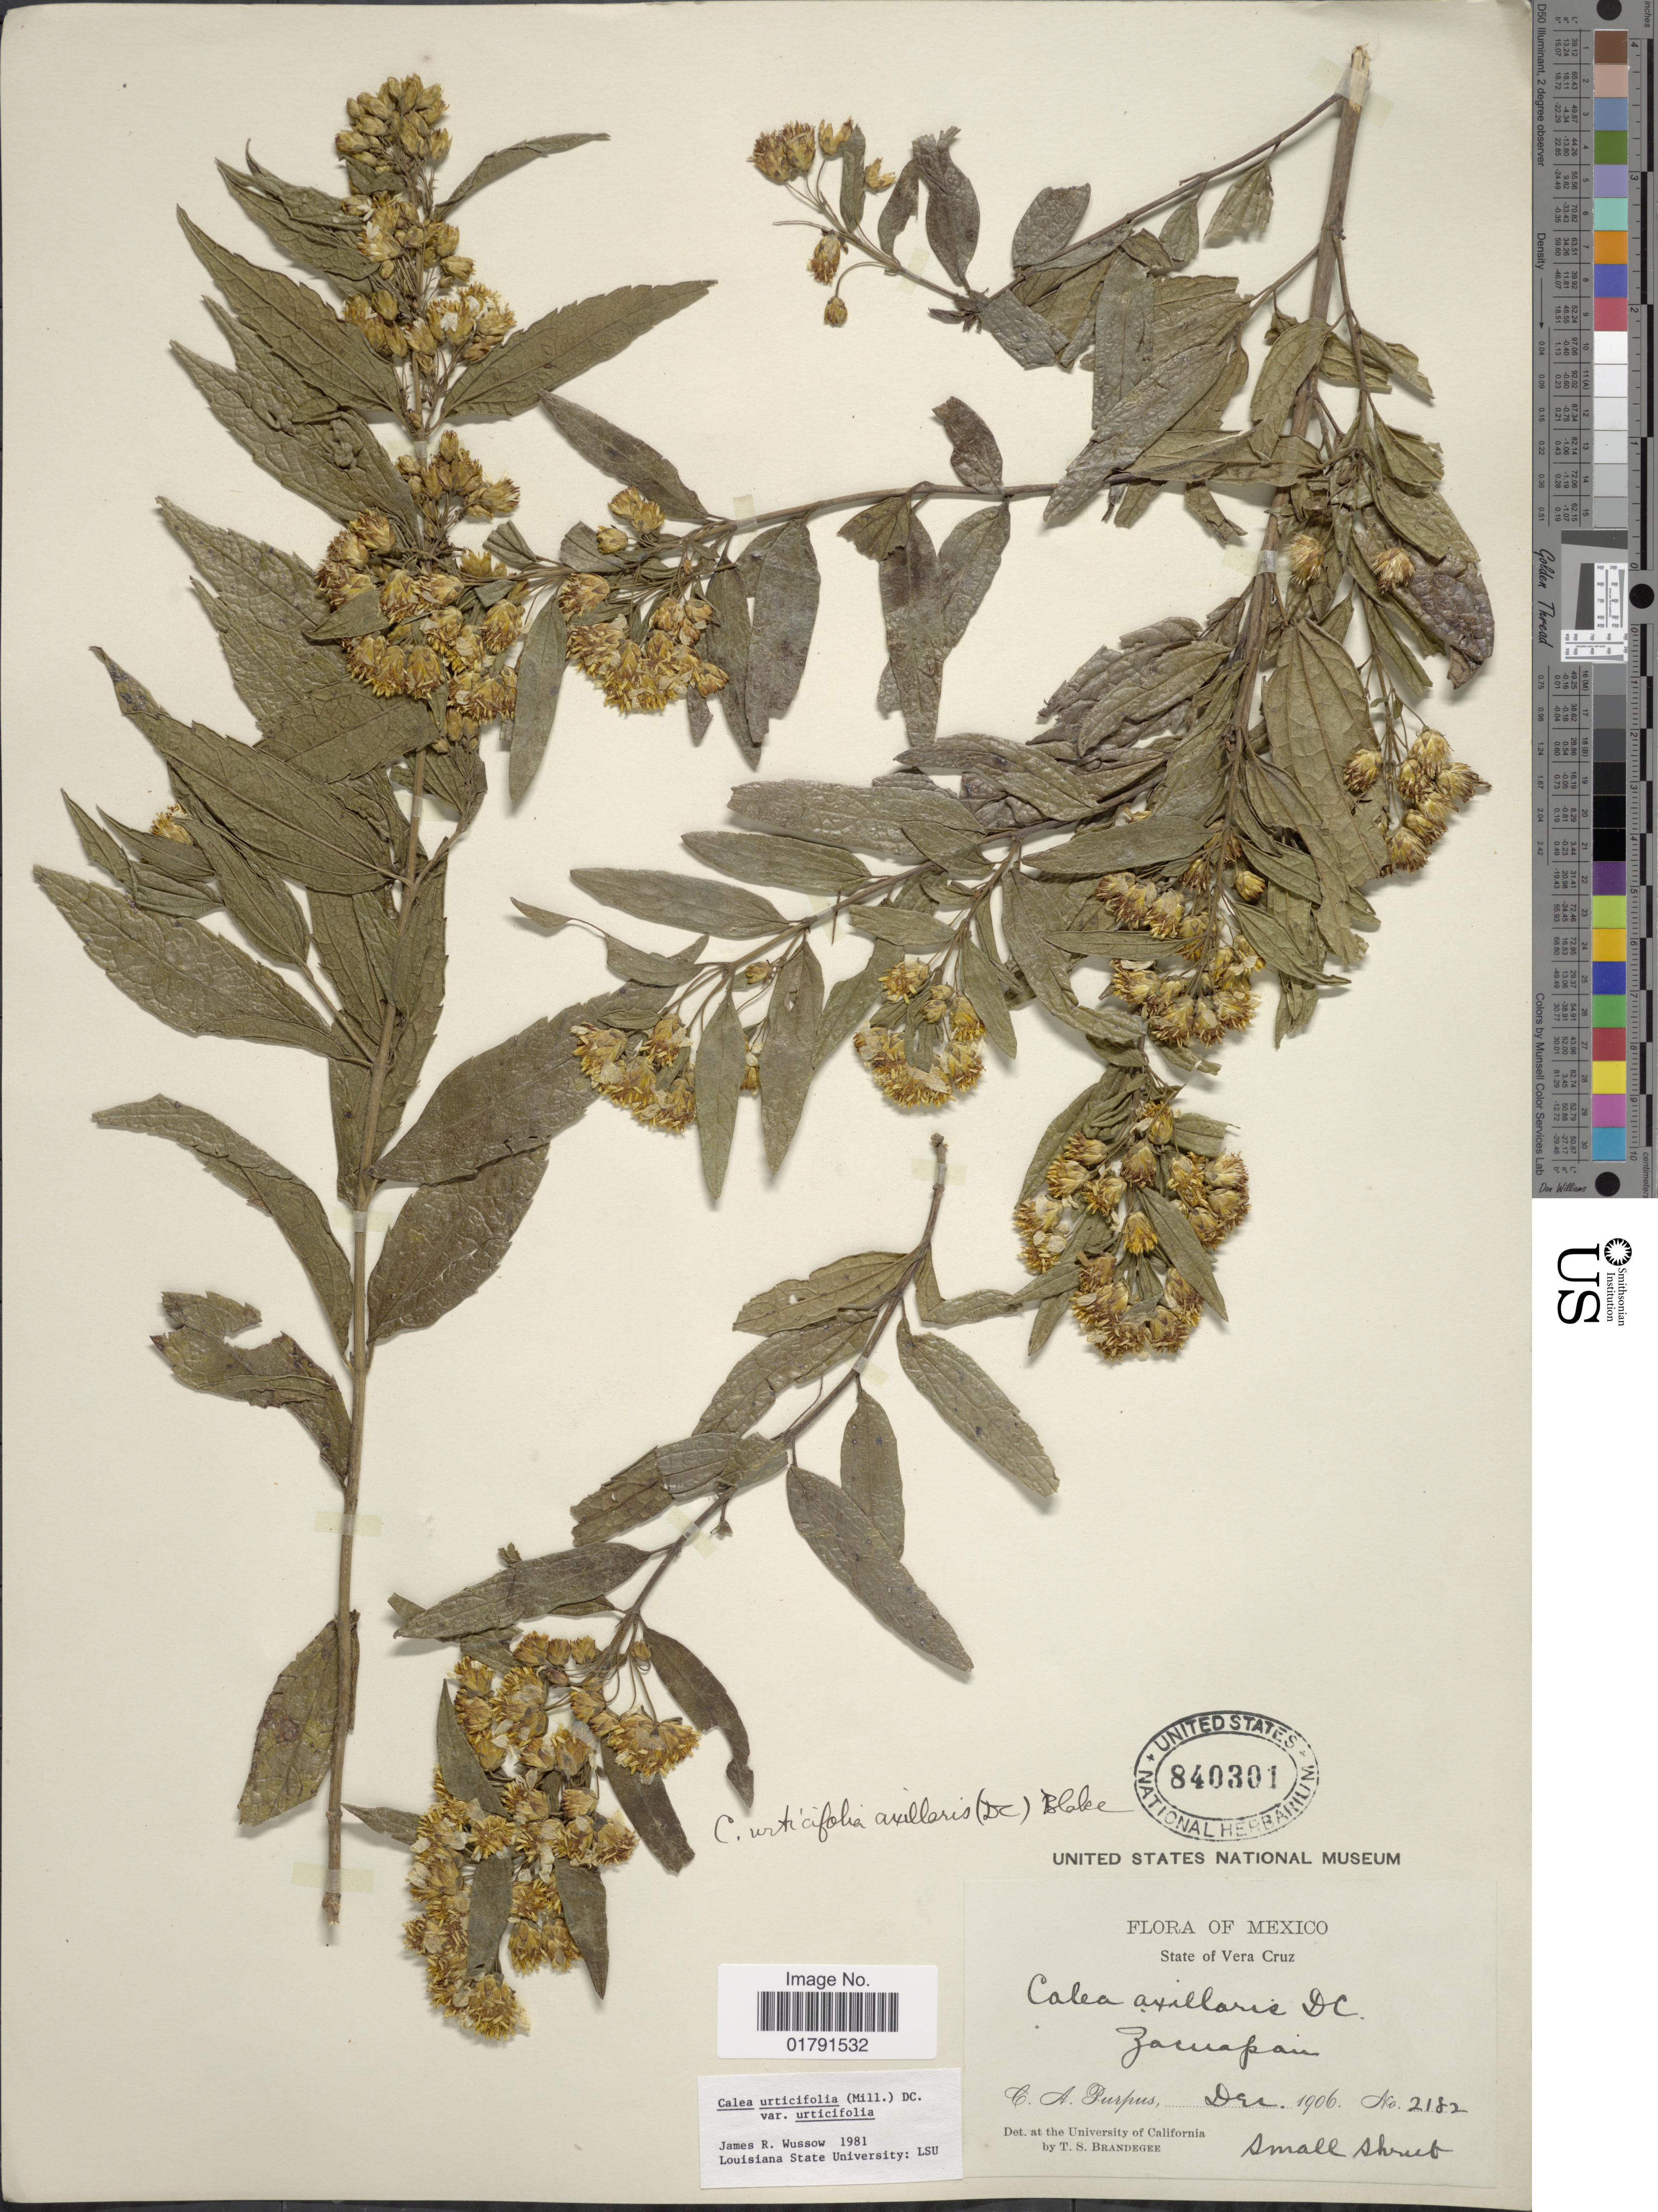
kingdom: Plantae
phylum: Tracheophyta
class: Magnoliopsida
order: Asterales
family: Asteraceae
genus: Calea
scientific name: Calea urticifolia var. urticifolia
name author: (Mill.) DC.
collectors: C. A. Purpus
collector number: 2182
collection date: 1906-12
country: Mexico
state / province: Veracruz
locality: State of Vera Cruz, Zacuapan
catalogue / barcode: US 840301